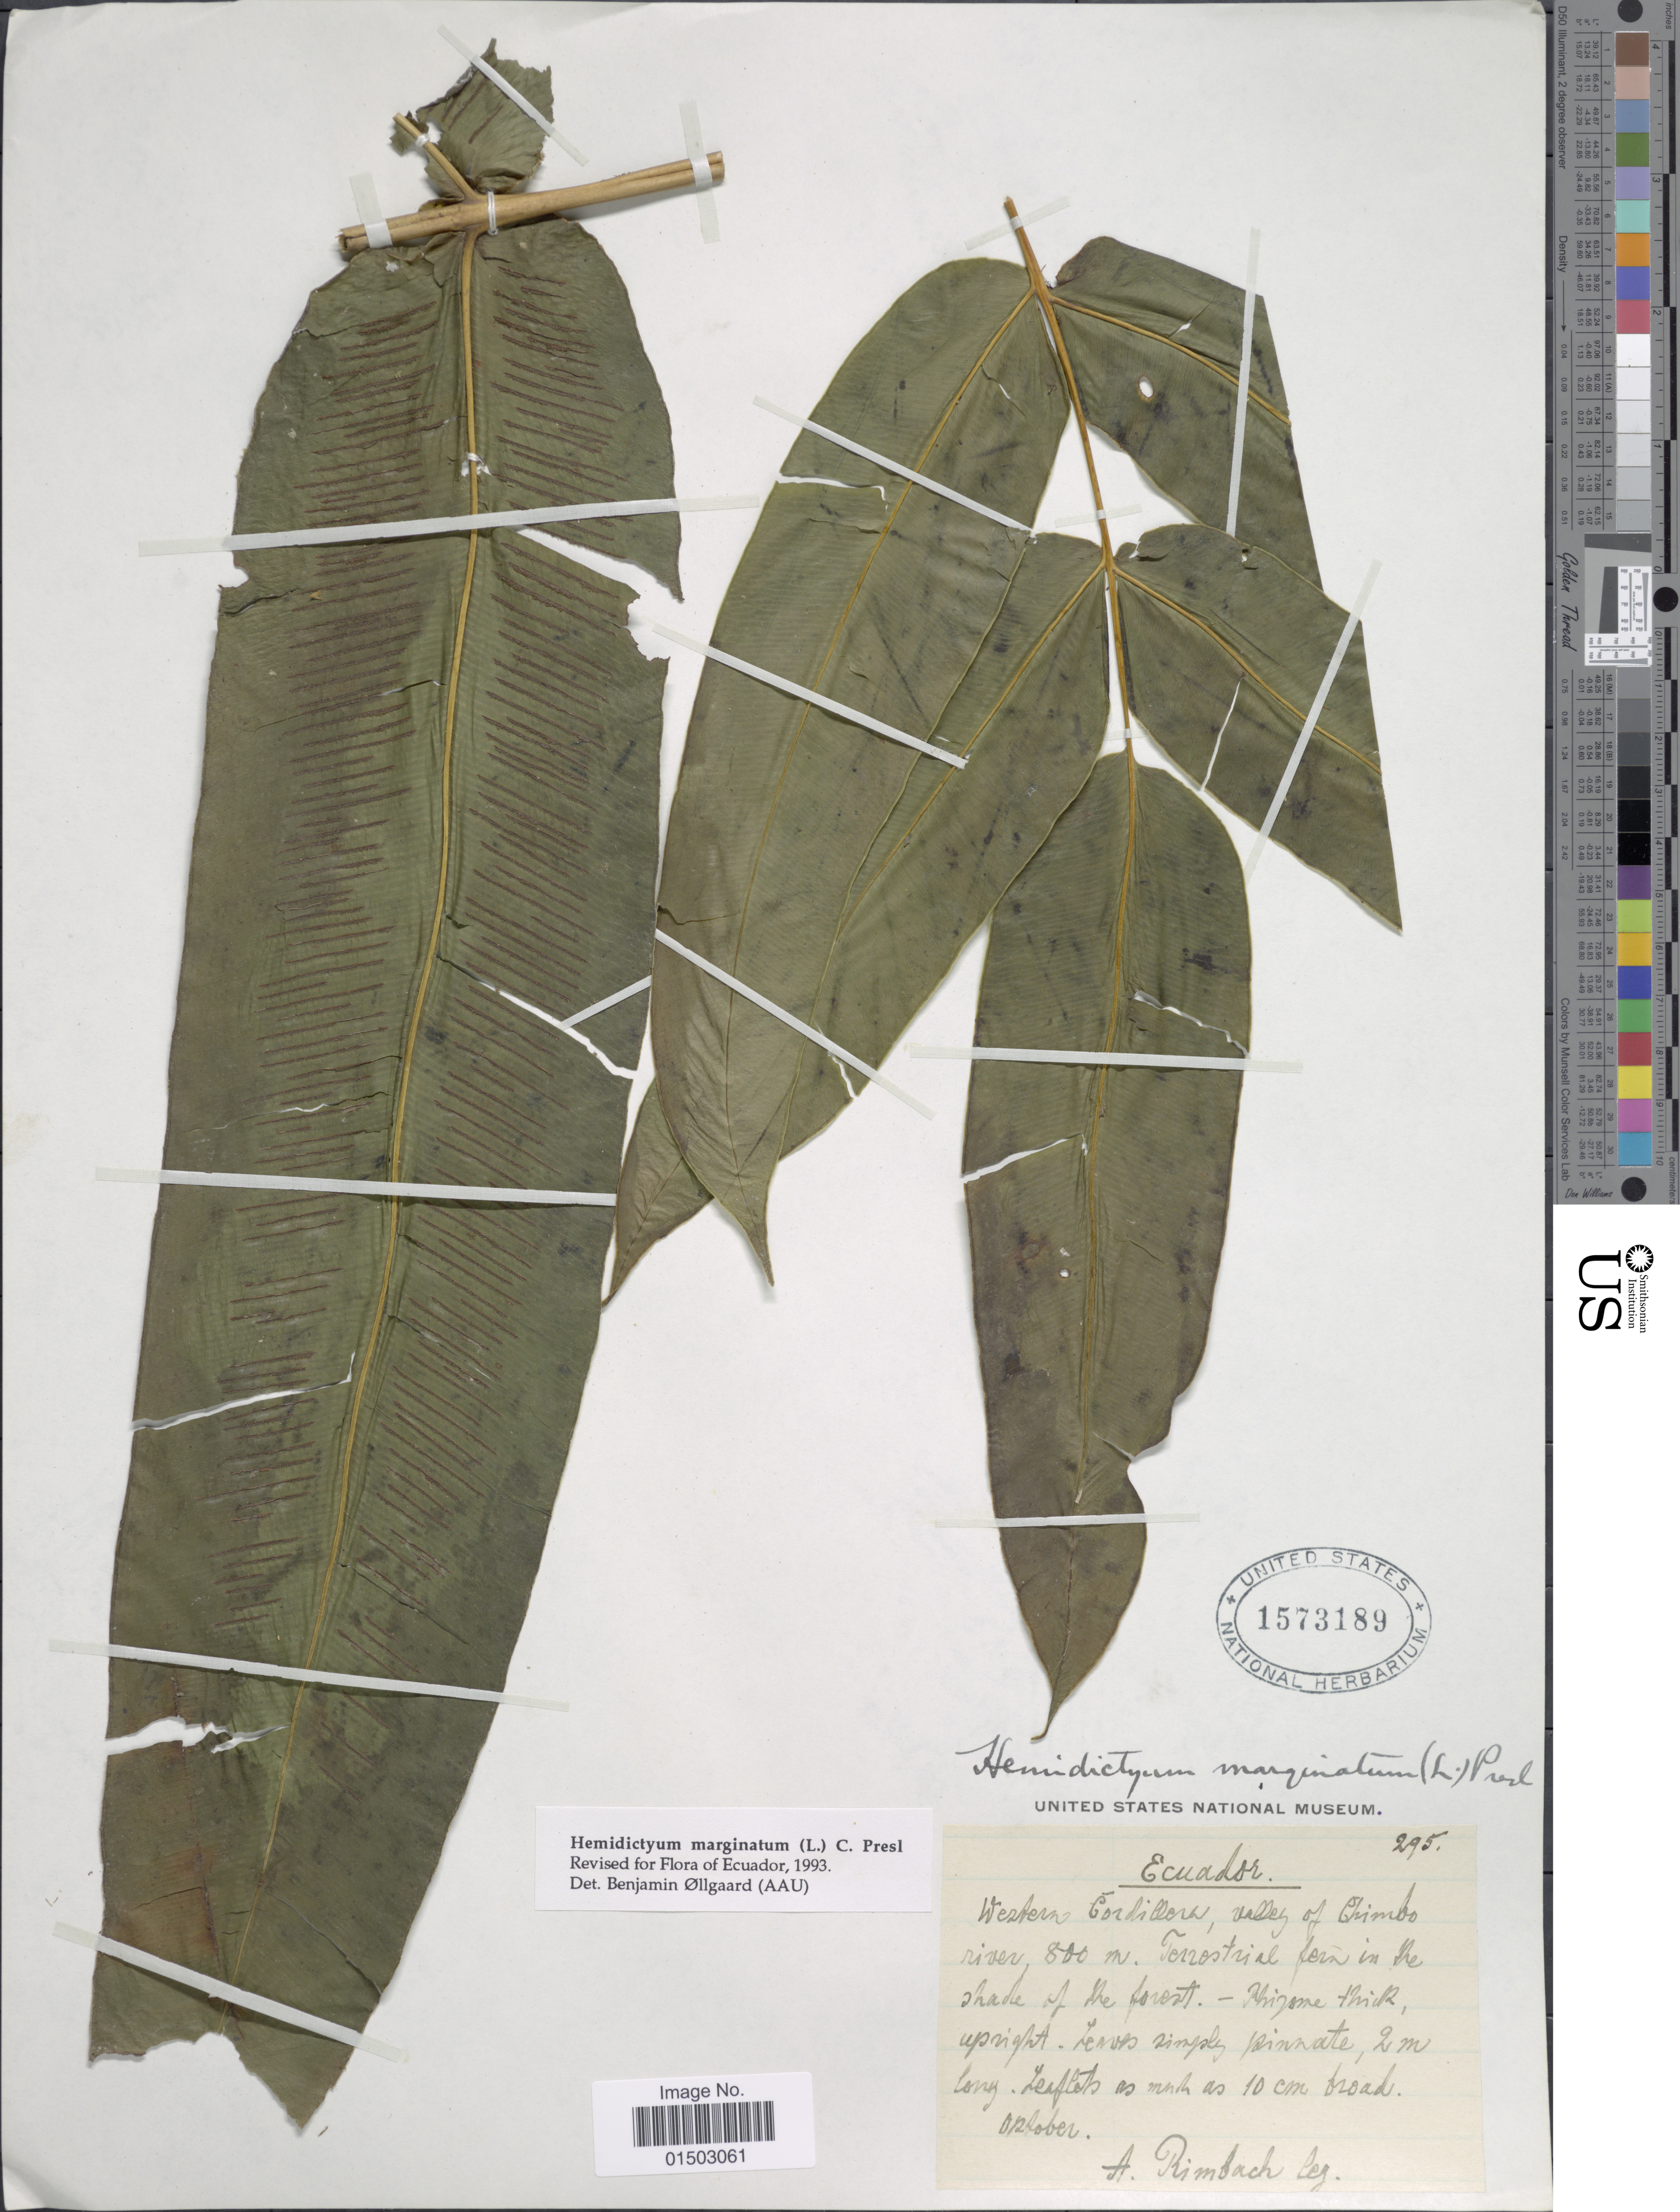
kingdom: Plantae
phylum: Tracheophyta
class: Polypodiopsida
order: Polypodiales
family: Hemidictyaceae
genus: Hemidictyum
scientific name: Hemidictyum marginatum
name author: (L.) C. Presl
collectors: A. Rimbach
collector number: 295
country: Paraguay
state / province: Cordillera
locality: Western Cordillera, valley of Chimbo. Ecuador.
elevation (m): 800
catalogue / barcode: US 1573189